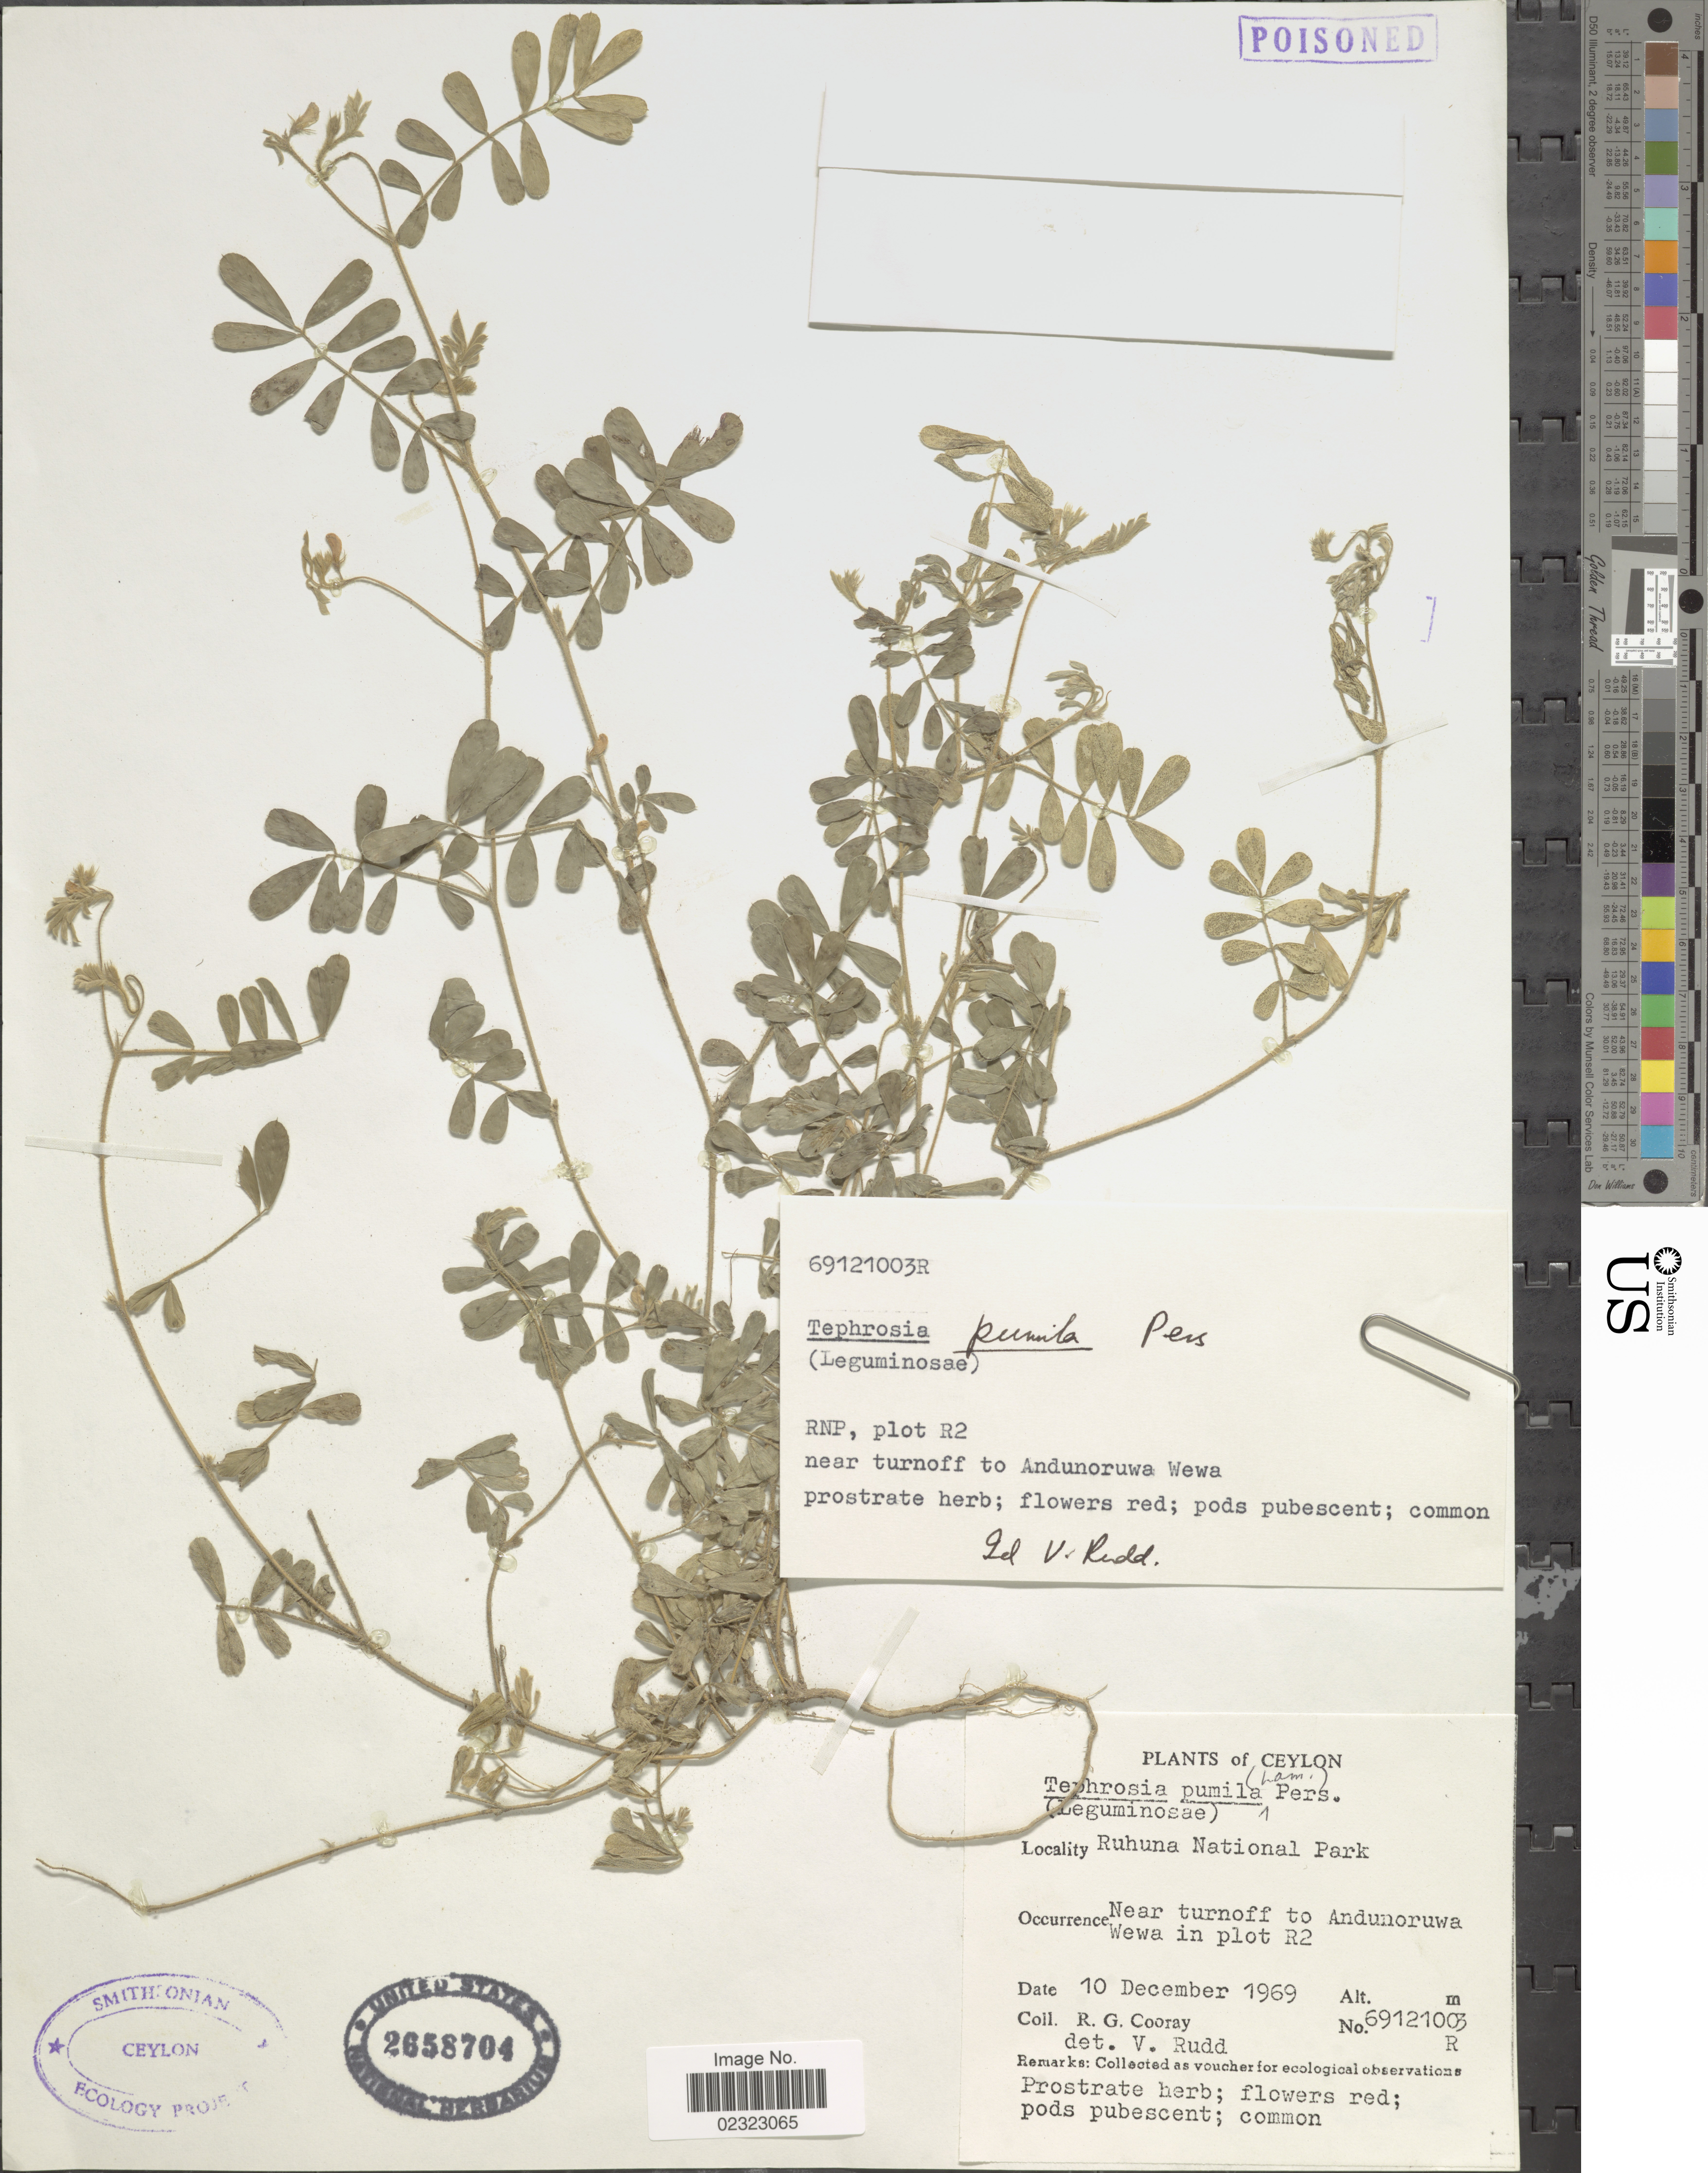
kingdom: Plantae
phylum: Tracheophyta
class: Magnoliopsida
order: Fabales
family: Fabaceae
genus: Tephrosia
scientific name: Tephrosia pumila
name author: (Lam.) Pers.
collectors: R. Cooray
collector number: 69121003R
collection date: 1969-12-10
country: Sri Lanka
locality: Ceylon. Ruhuna National Park. Near turnoff to Andunoruwa Wewa in plot R2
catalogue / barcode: US 2658704